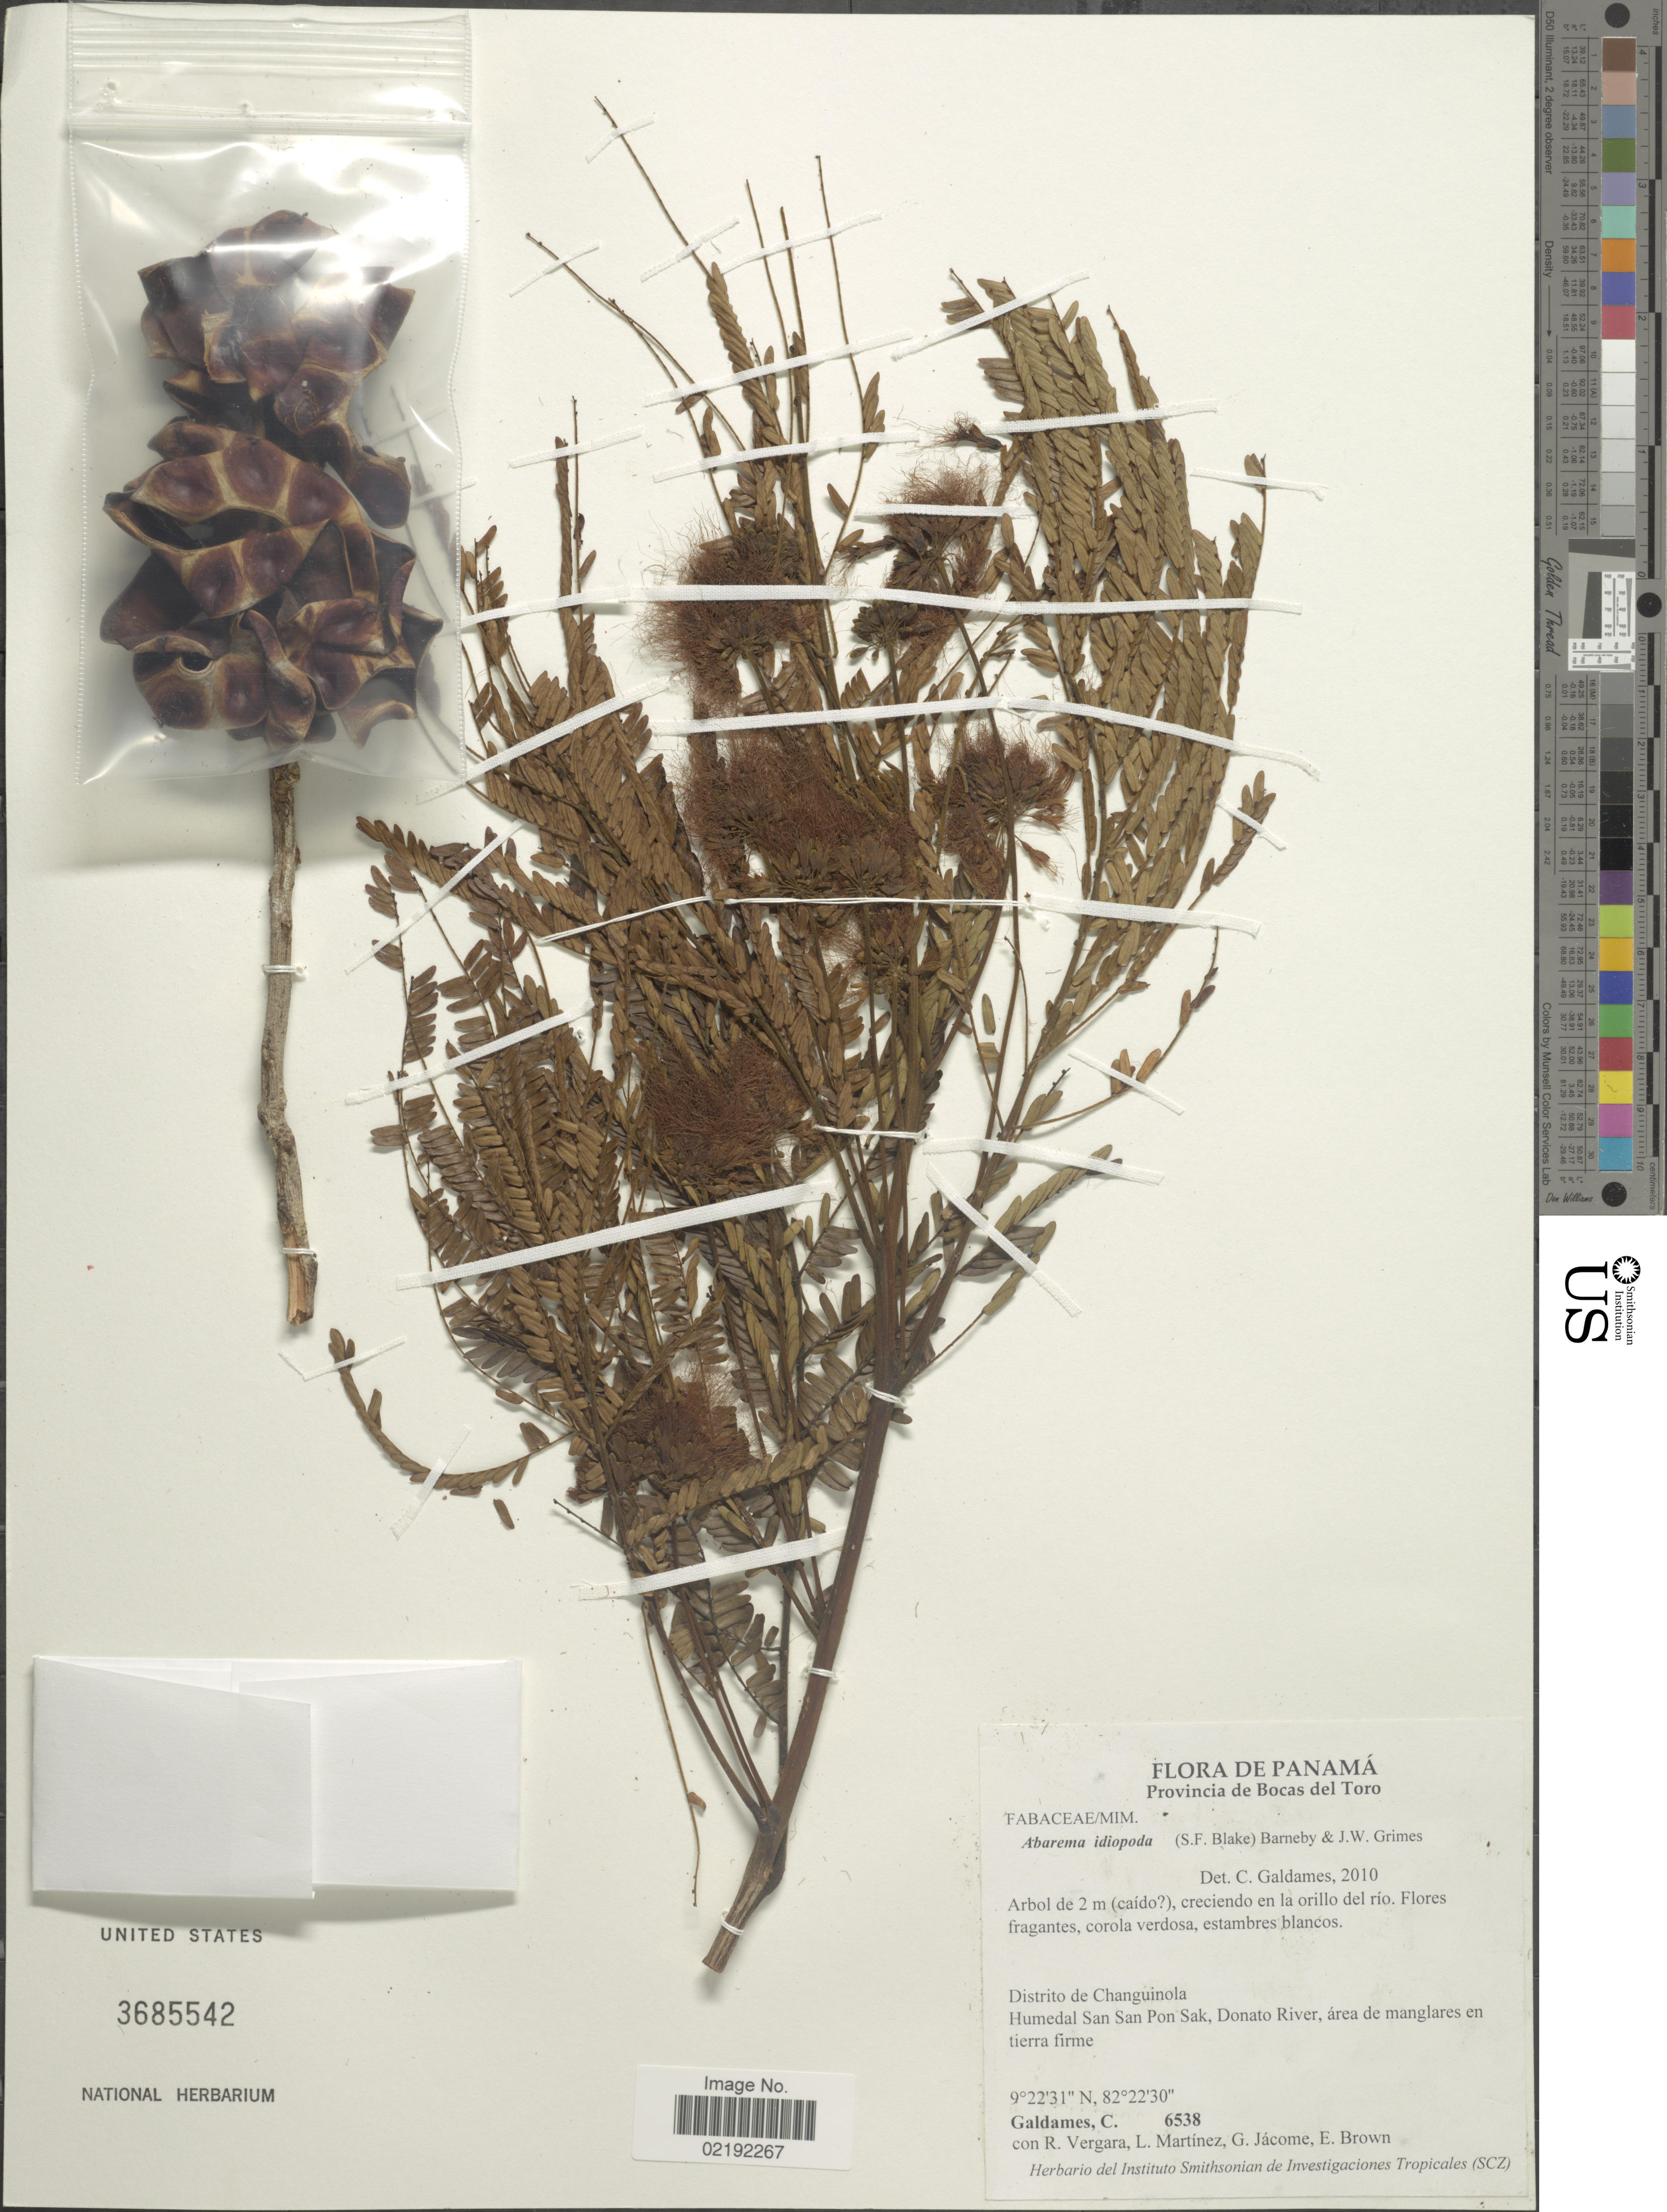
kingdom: Plantae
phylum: Tracheophyta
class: Magnoliopsida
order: Fabales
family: Fabaceae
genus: Abarema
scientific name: Abarema idiopoda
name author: (S.F. Blake) Barneby & J.W. Grimes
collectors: C. Galdames, R. Vergara, L. Martínez, G. Jacome & E. Brown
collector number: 6538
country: Panama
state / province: Bocas del Toro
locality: Provincia de Bocas del Toro, Distrito de Changuinola, Humedal San San Pon Sak, Donato River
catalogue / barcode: US 3685542